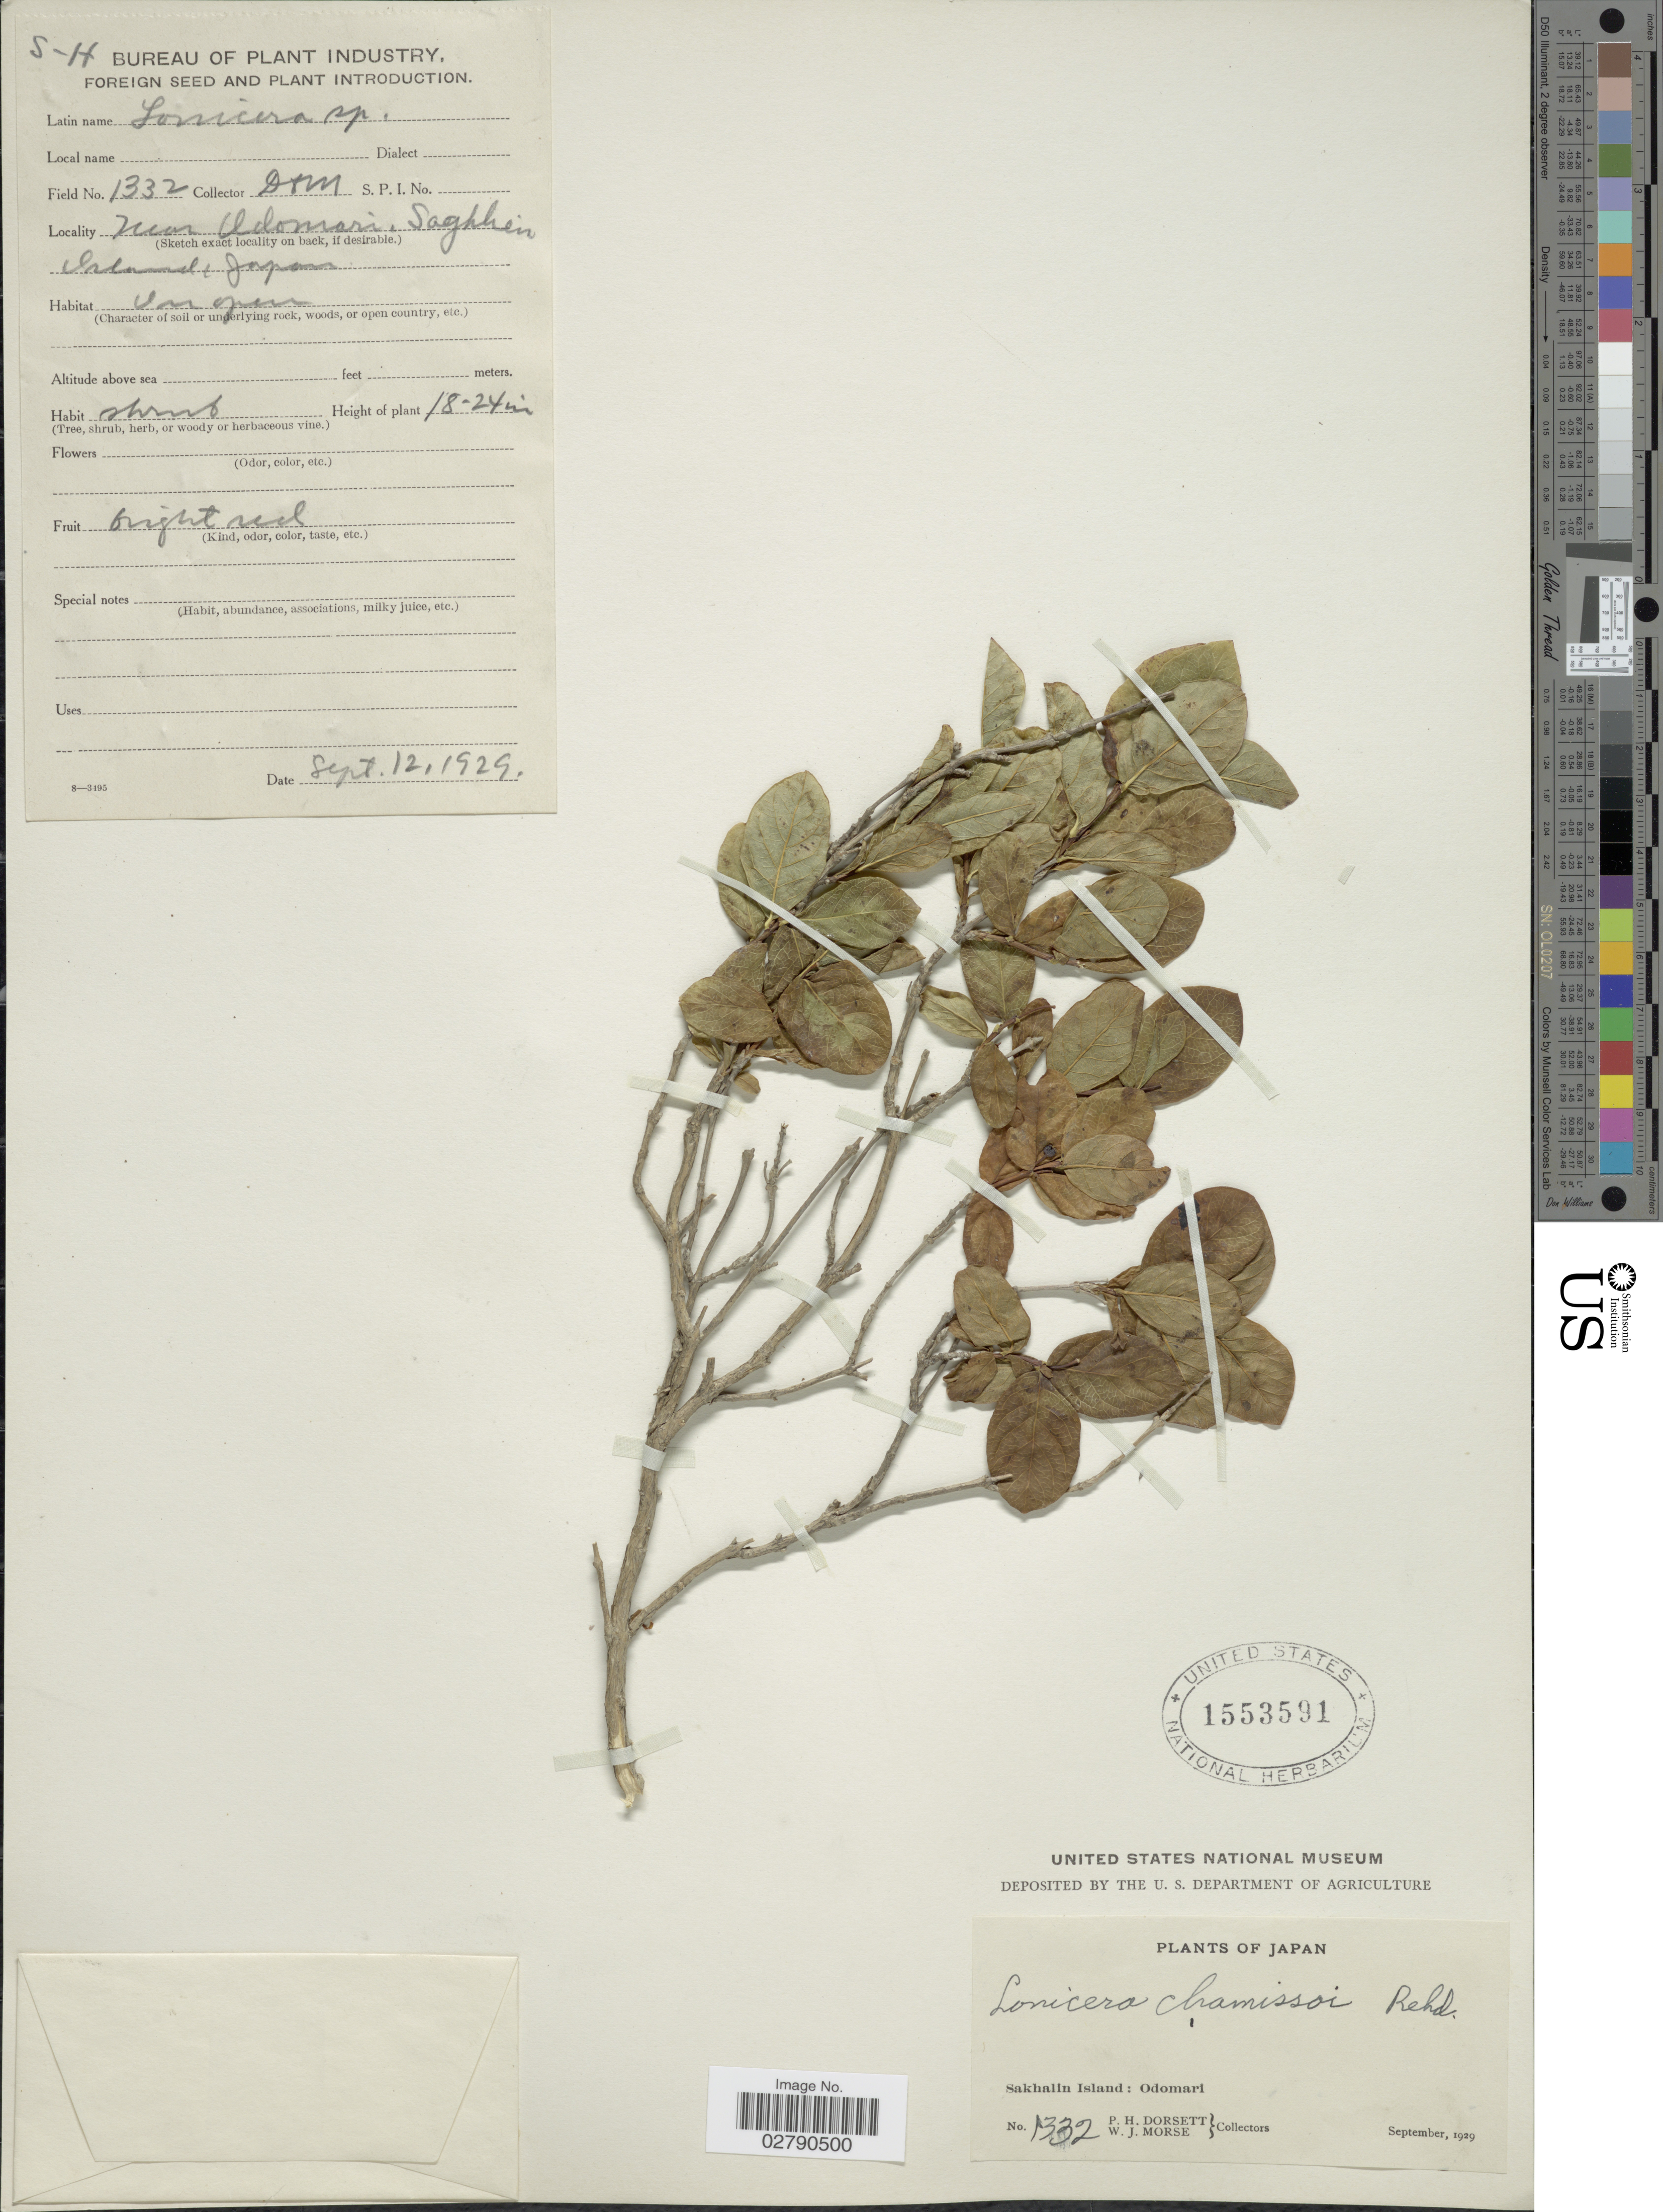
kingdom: Plantae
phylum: Tracheophyta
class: Magnoliopsida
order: Dipsacales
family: Caprifoliaceae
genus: Lonicera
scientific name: Lonicera chamissoi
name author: Bunge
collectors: P. H. Dorsett & W. J. Morse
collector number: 1332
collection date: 1929-09-12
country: Japan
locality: Near Odomari, Sakhalin Island.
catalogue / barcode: US 1553591